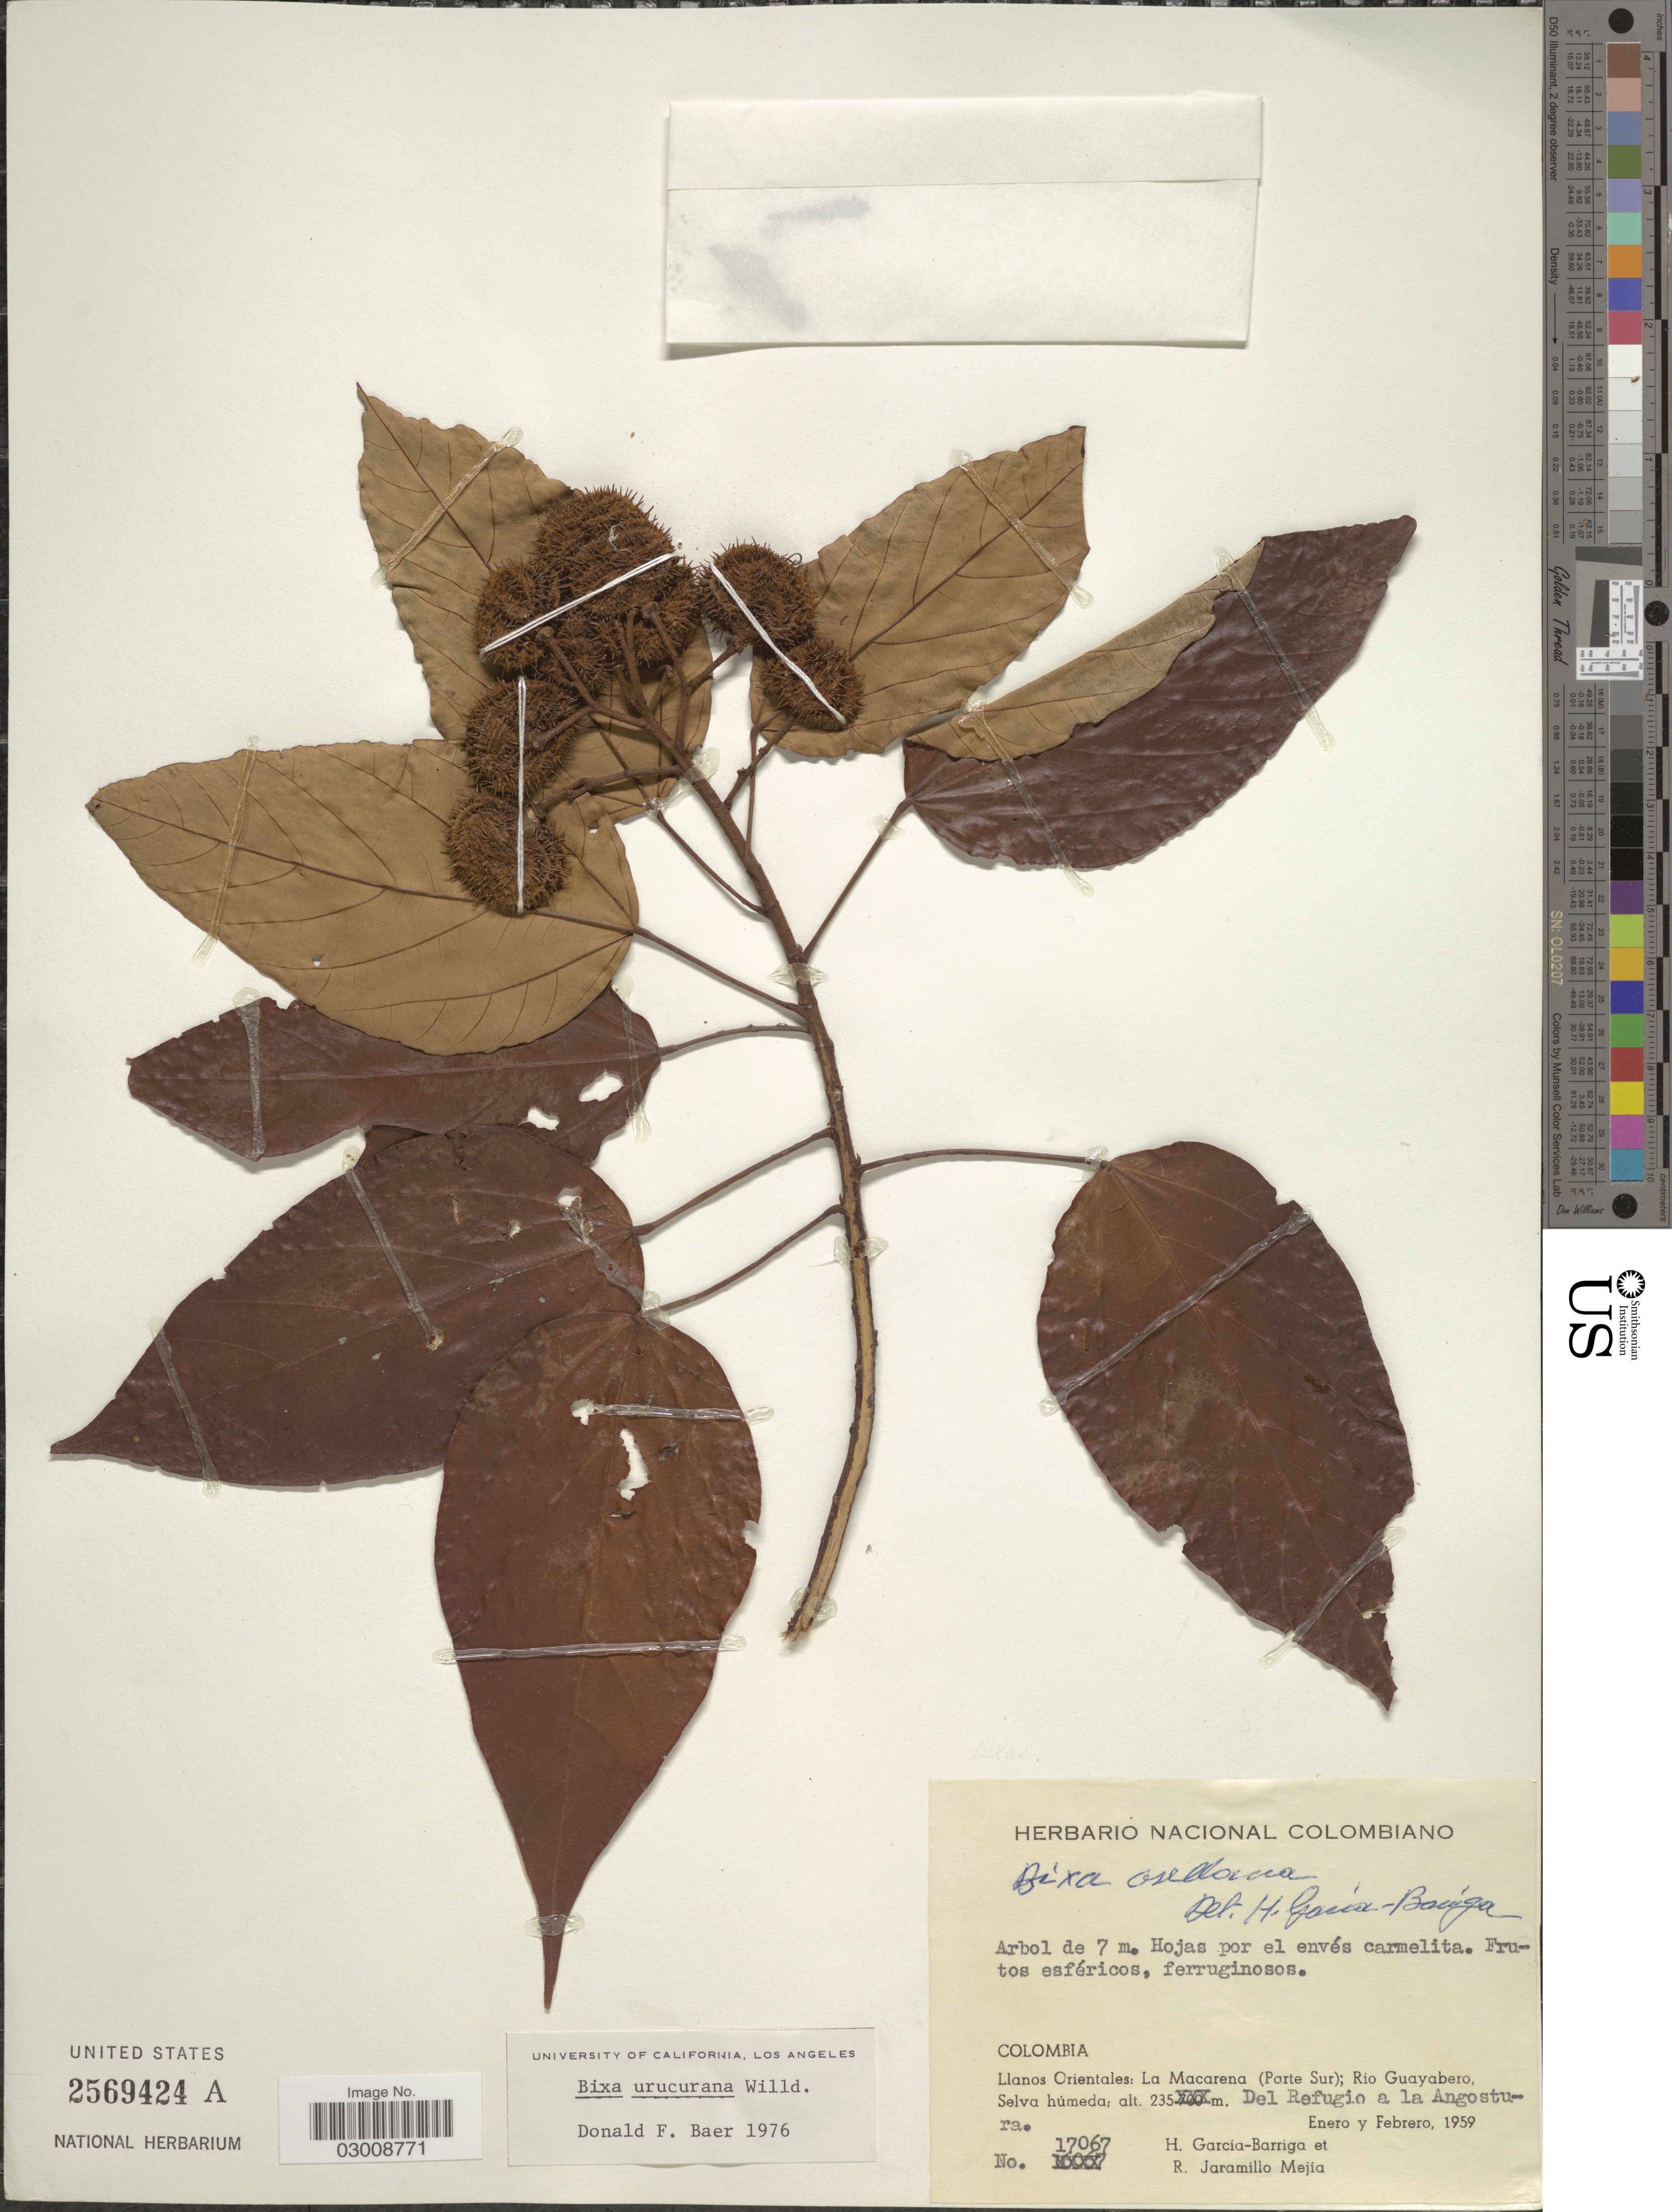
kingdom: Plantae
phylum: Tracheophyta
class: Magnoliopsida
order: Malvales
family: Bixaceae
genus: Bixa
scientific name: Bixa urucurana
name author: Willd.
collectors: H. García Barriga & R. Jaramillo M.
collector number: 17067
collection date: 1959-01/1959-02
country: Colombia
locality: Llanos Orientales: La Macarena (Parte Sur); Rio Guayabero, Del Refugio a la Angostura.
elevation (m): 235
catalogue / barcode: US 2569424A